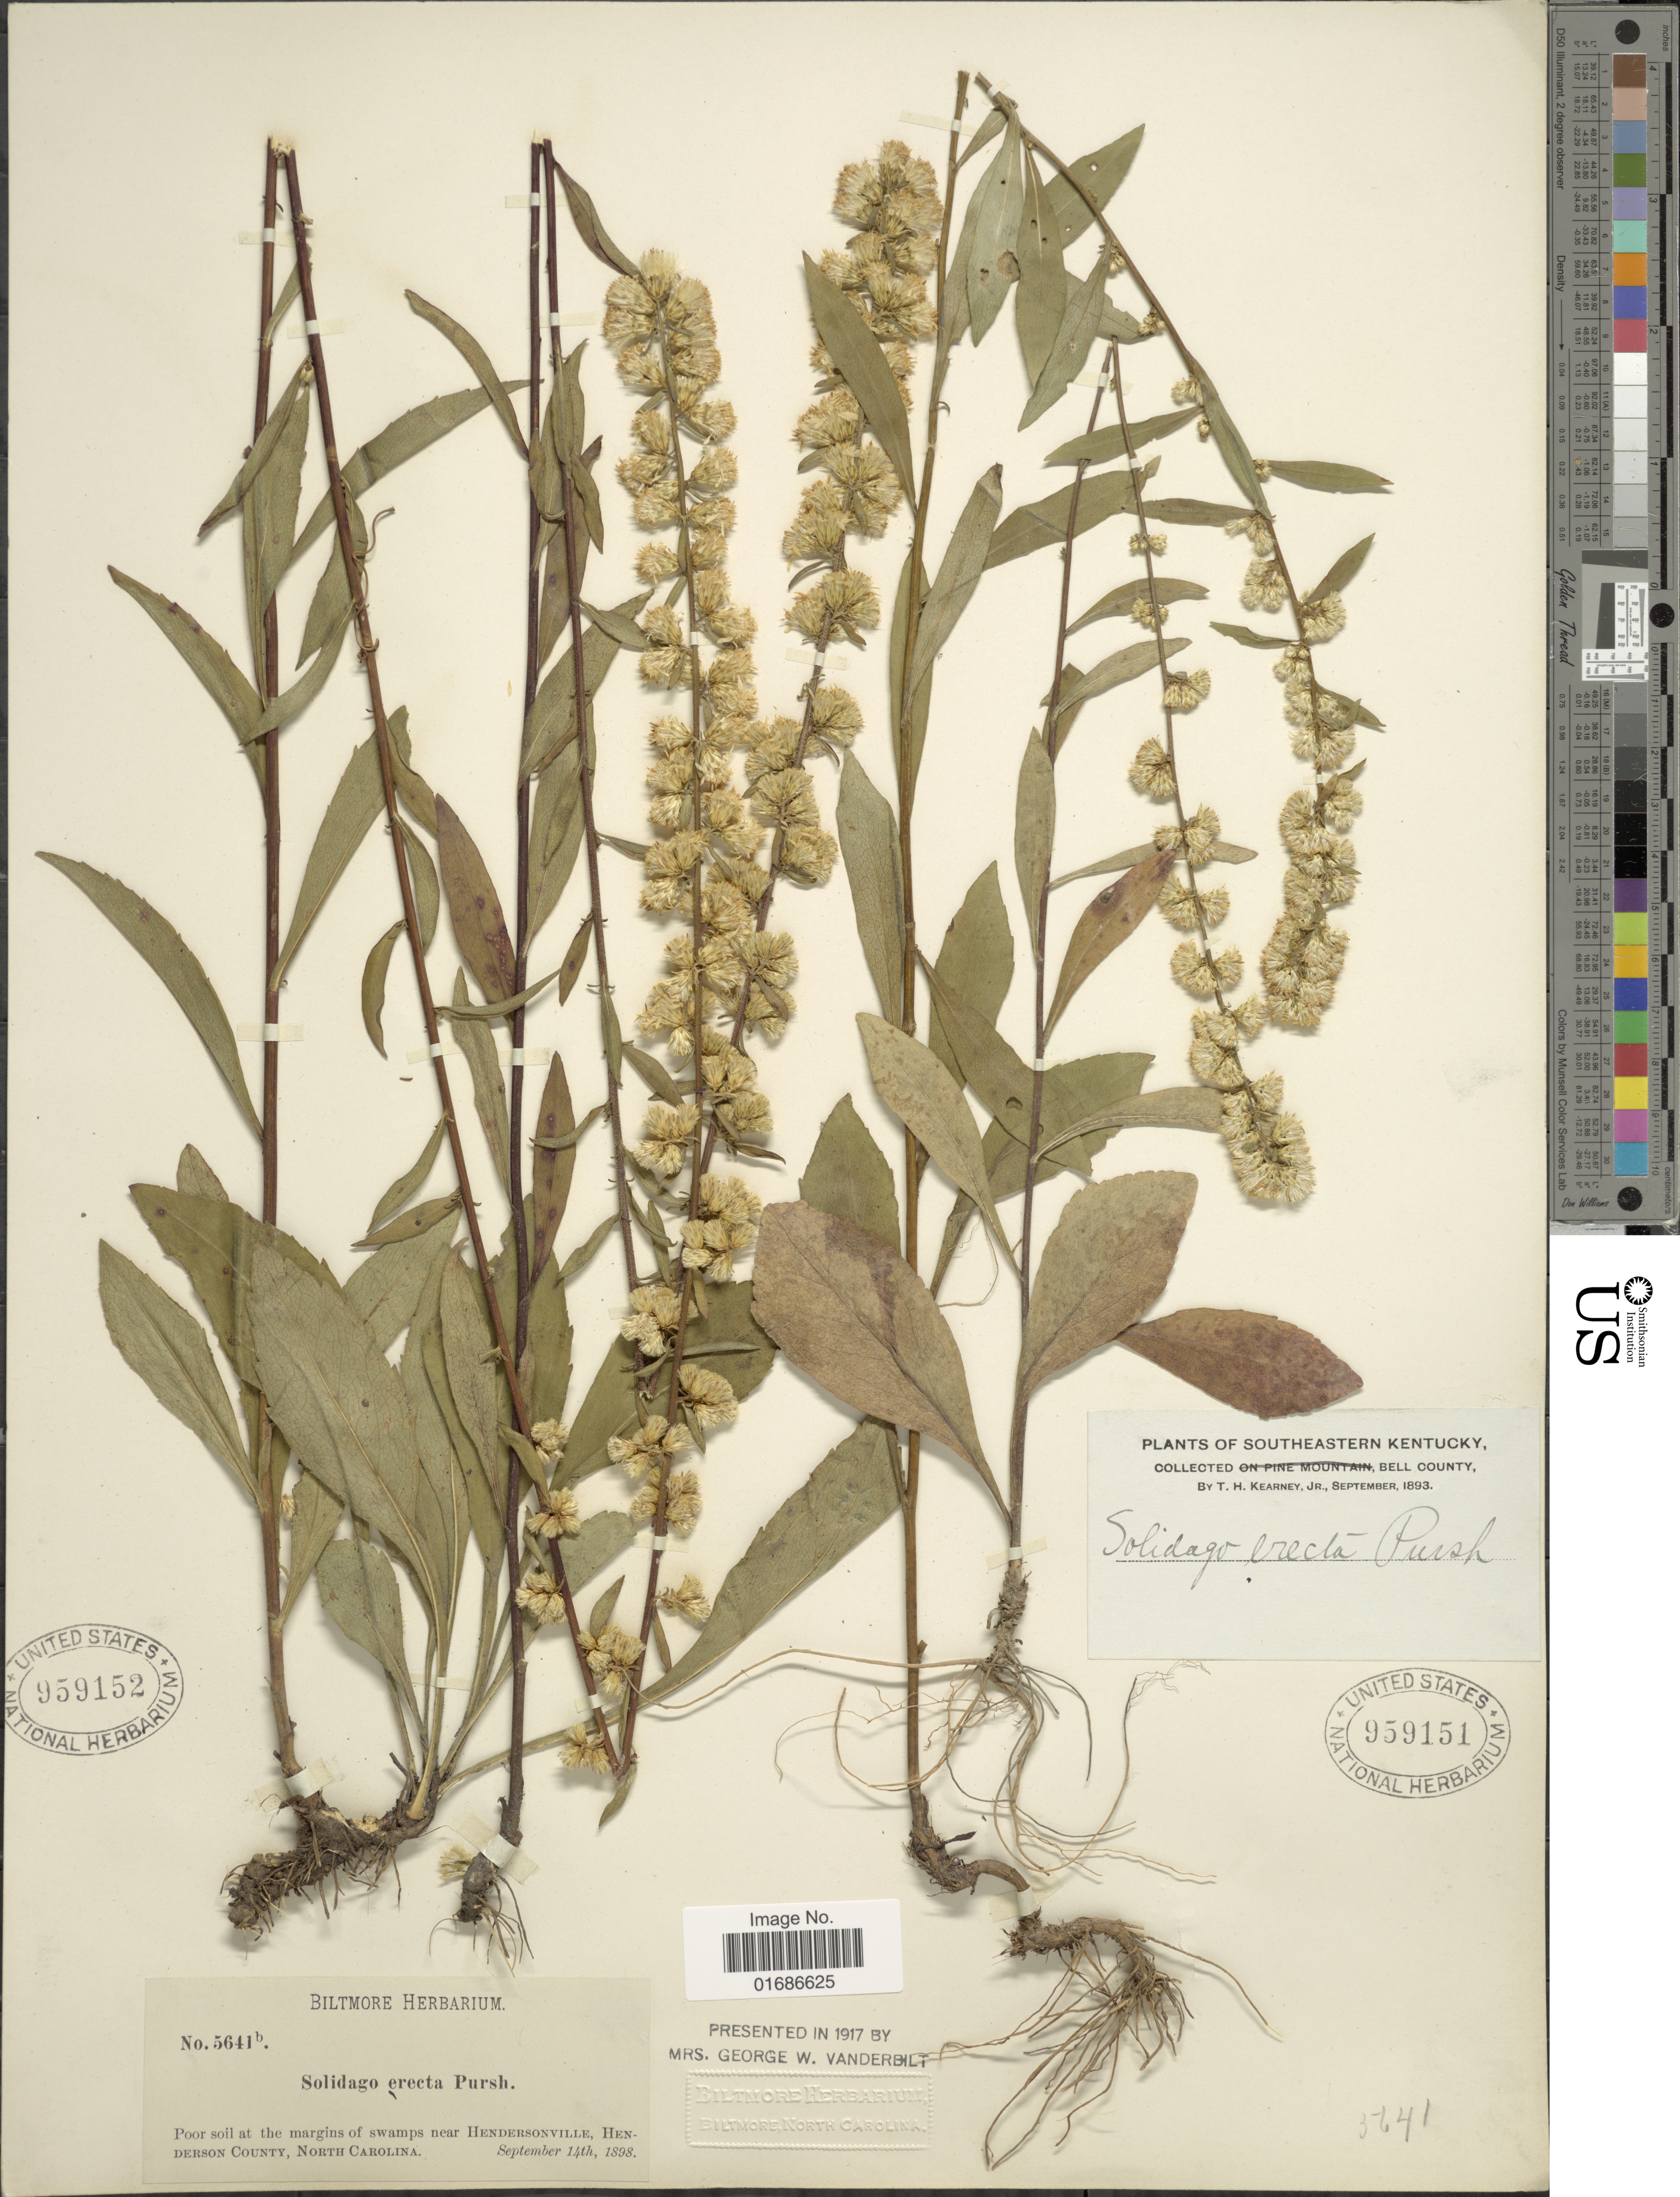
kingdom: Plantae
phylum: Tracheophyta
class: Magnoliopsida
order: Asterales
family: Asteraceae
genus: Solidago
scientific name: Solidago erecta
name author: Pursh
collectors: T. H. Kearney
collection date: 1893-09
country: United States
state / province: Kentucky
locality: Southeastern Kentucky, Bell County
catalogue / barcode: US 959151-2